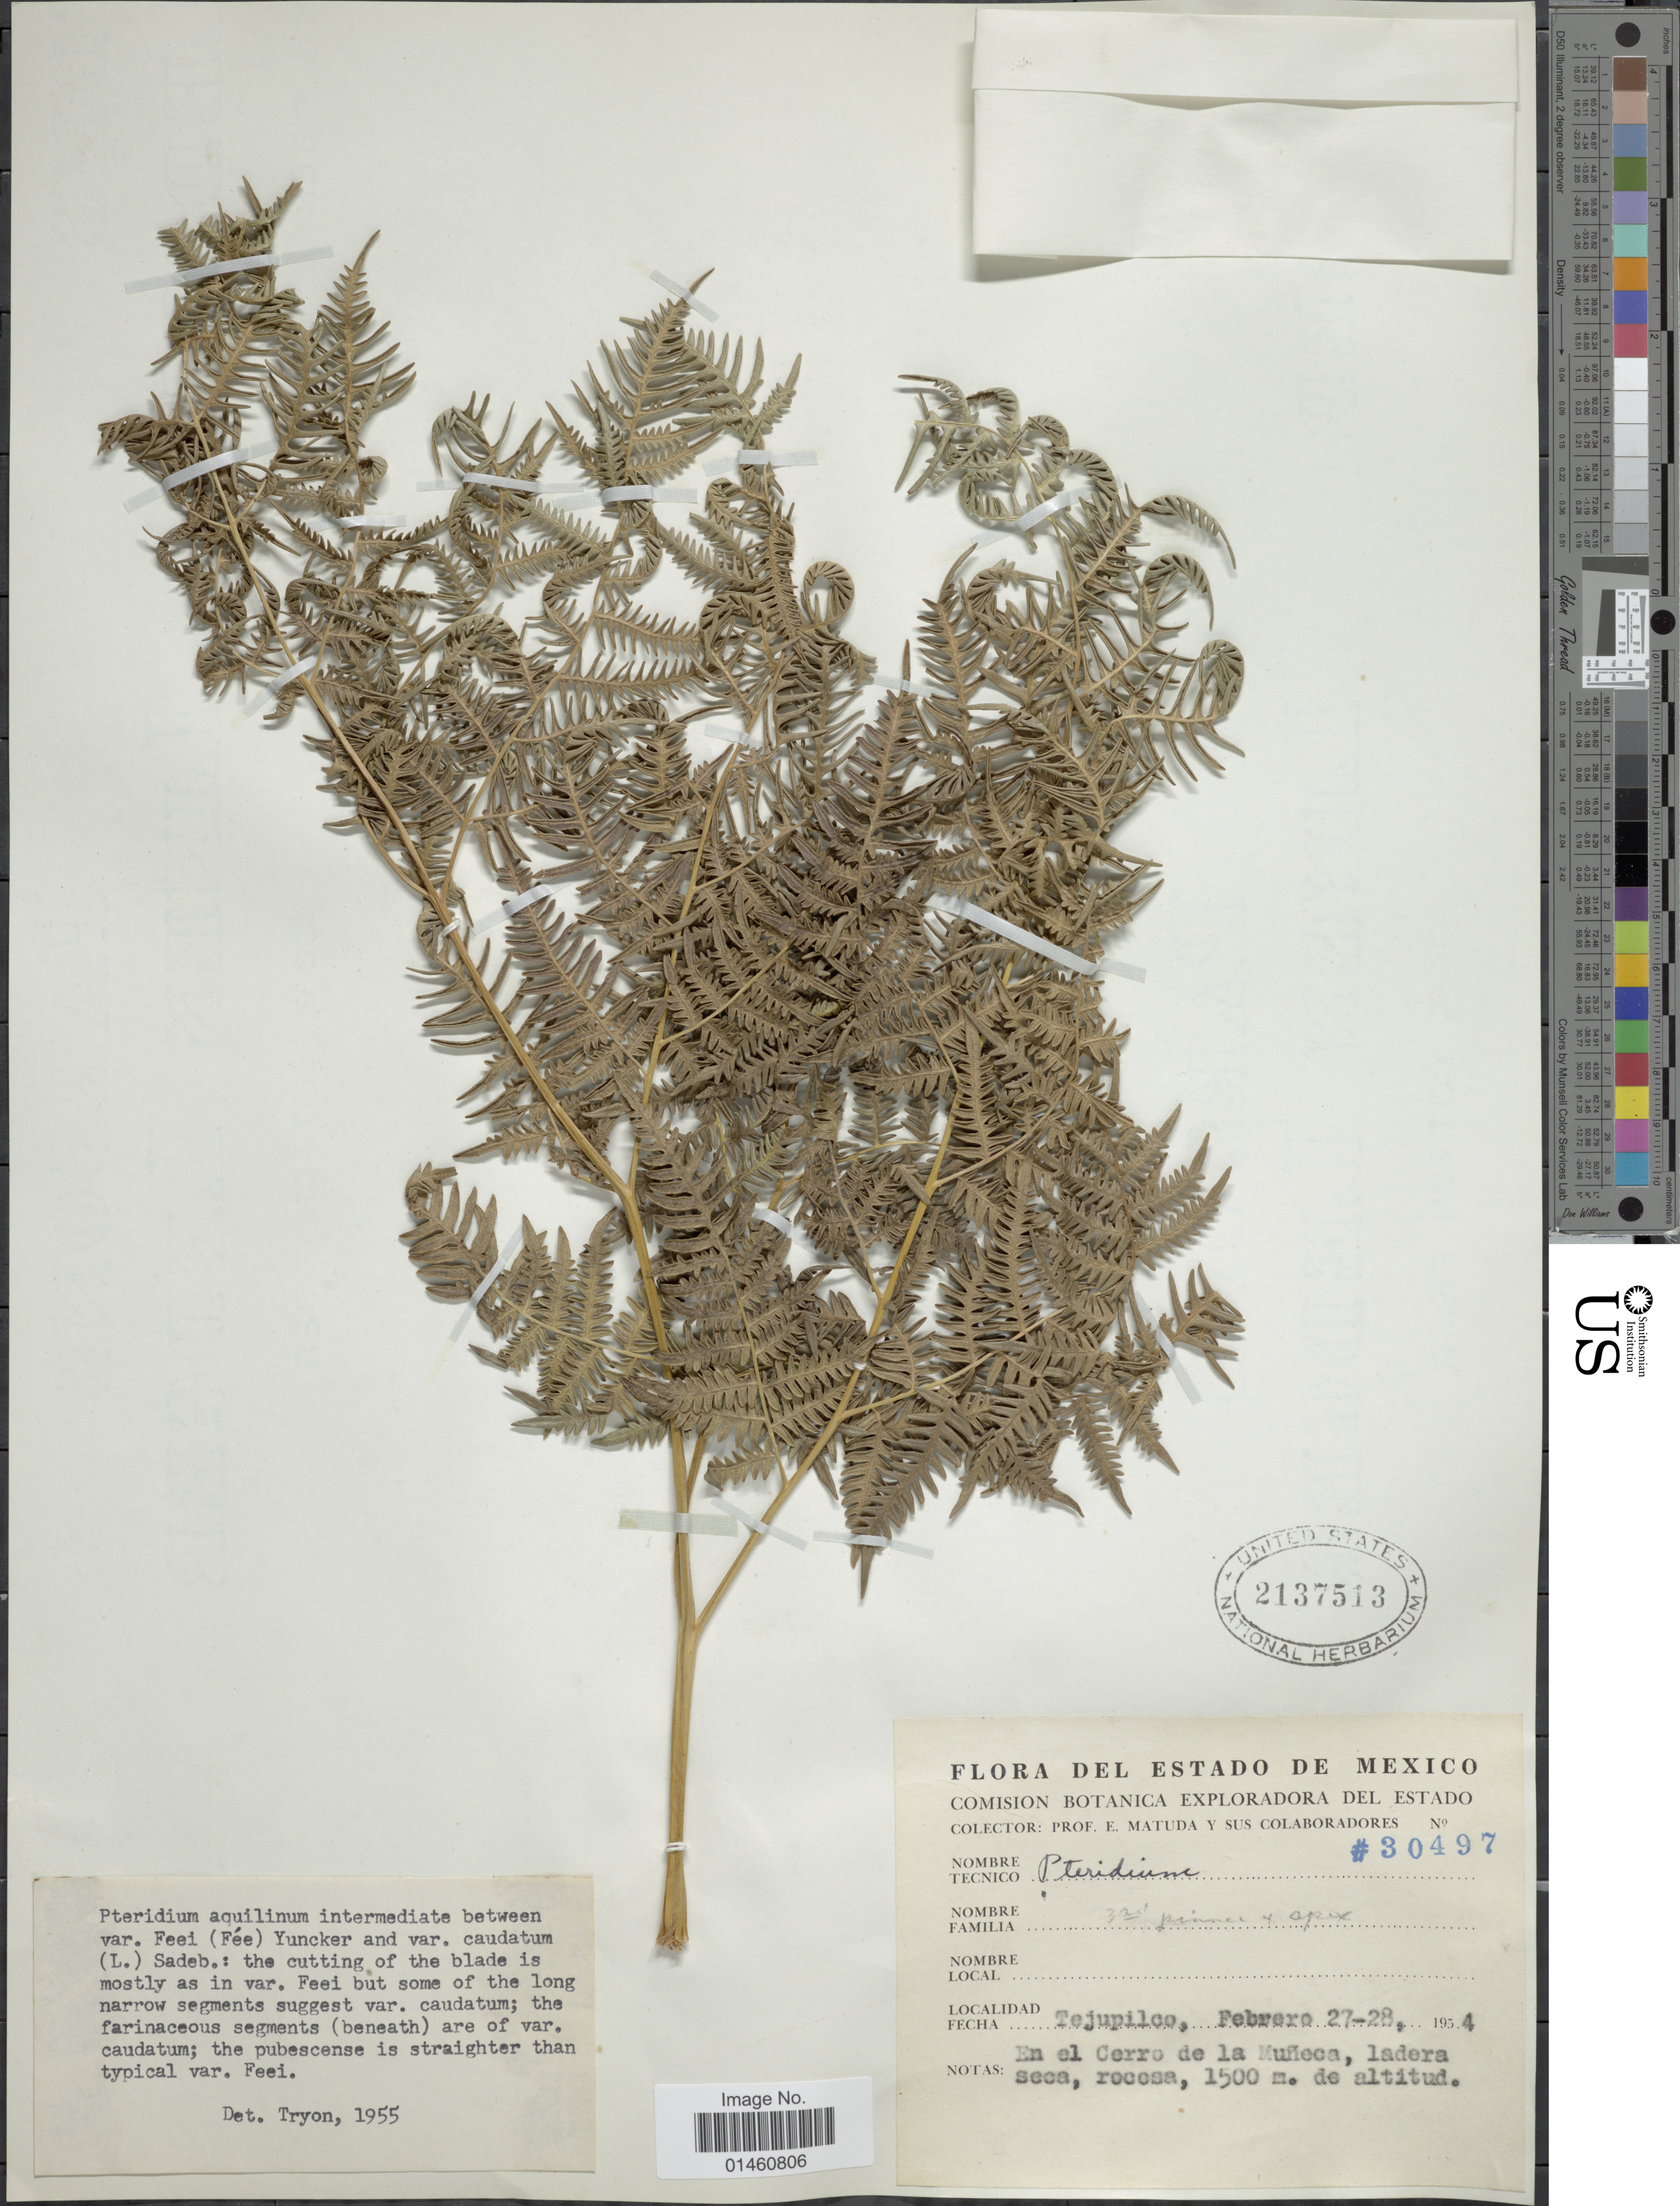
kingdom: Plantae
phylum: Tracheophyta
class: Polypodiopsida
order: Polypodiales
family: Dennstaedtiaceae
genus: Pteridium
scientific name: Pteridium aquilinum var. feei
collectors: E. Matuda & et al.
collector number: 30497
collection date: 1954-02-27/1954-02-28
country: Mexico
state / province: México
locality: Tejupilco, en el Cerro de la Muñeca.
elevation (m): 1500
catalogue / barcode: US 2137513